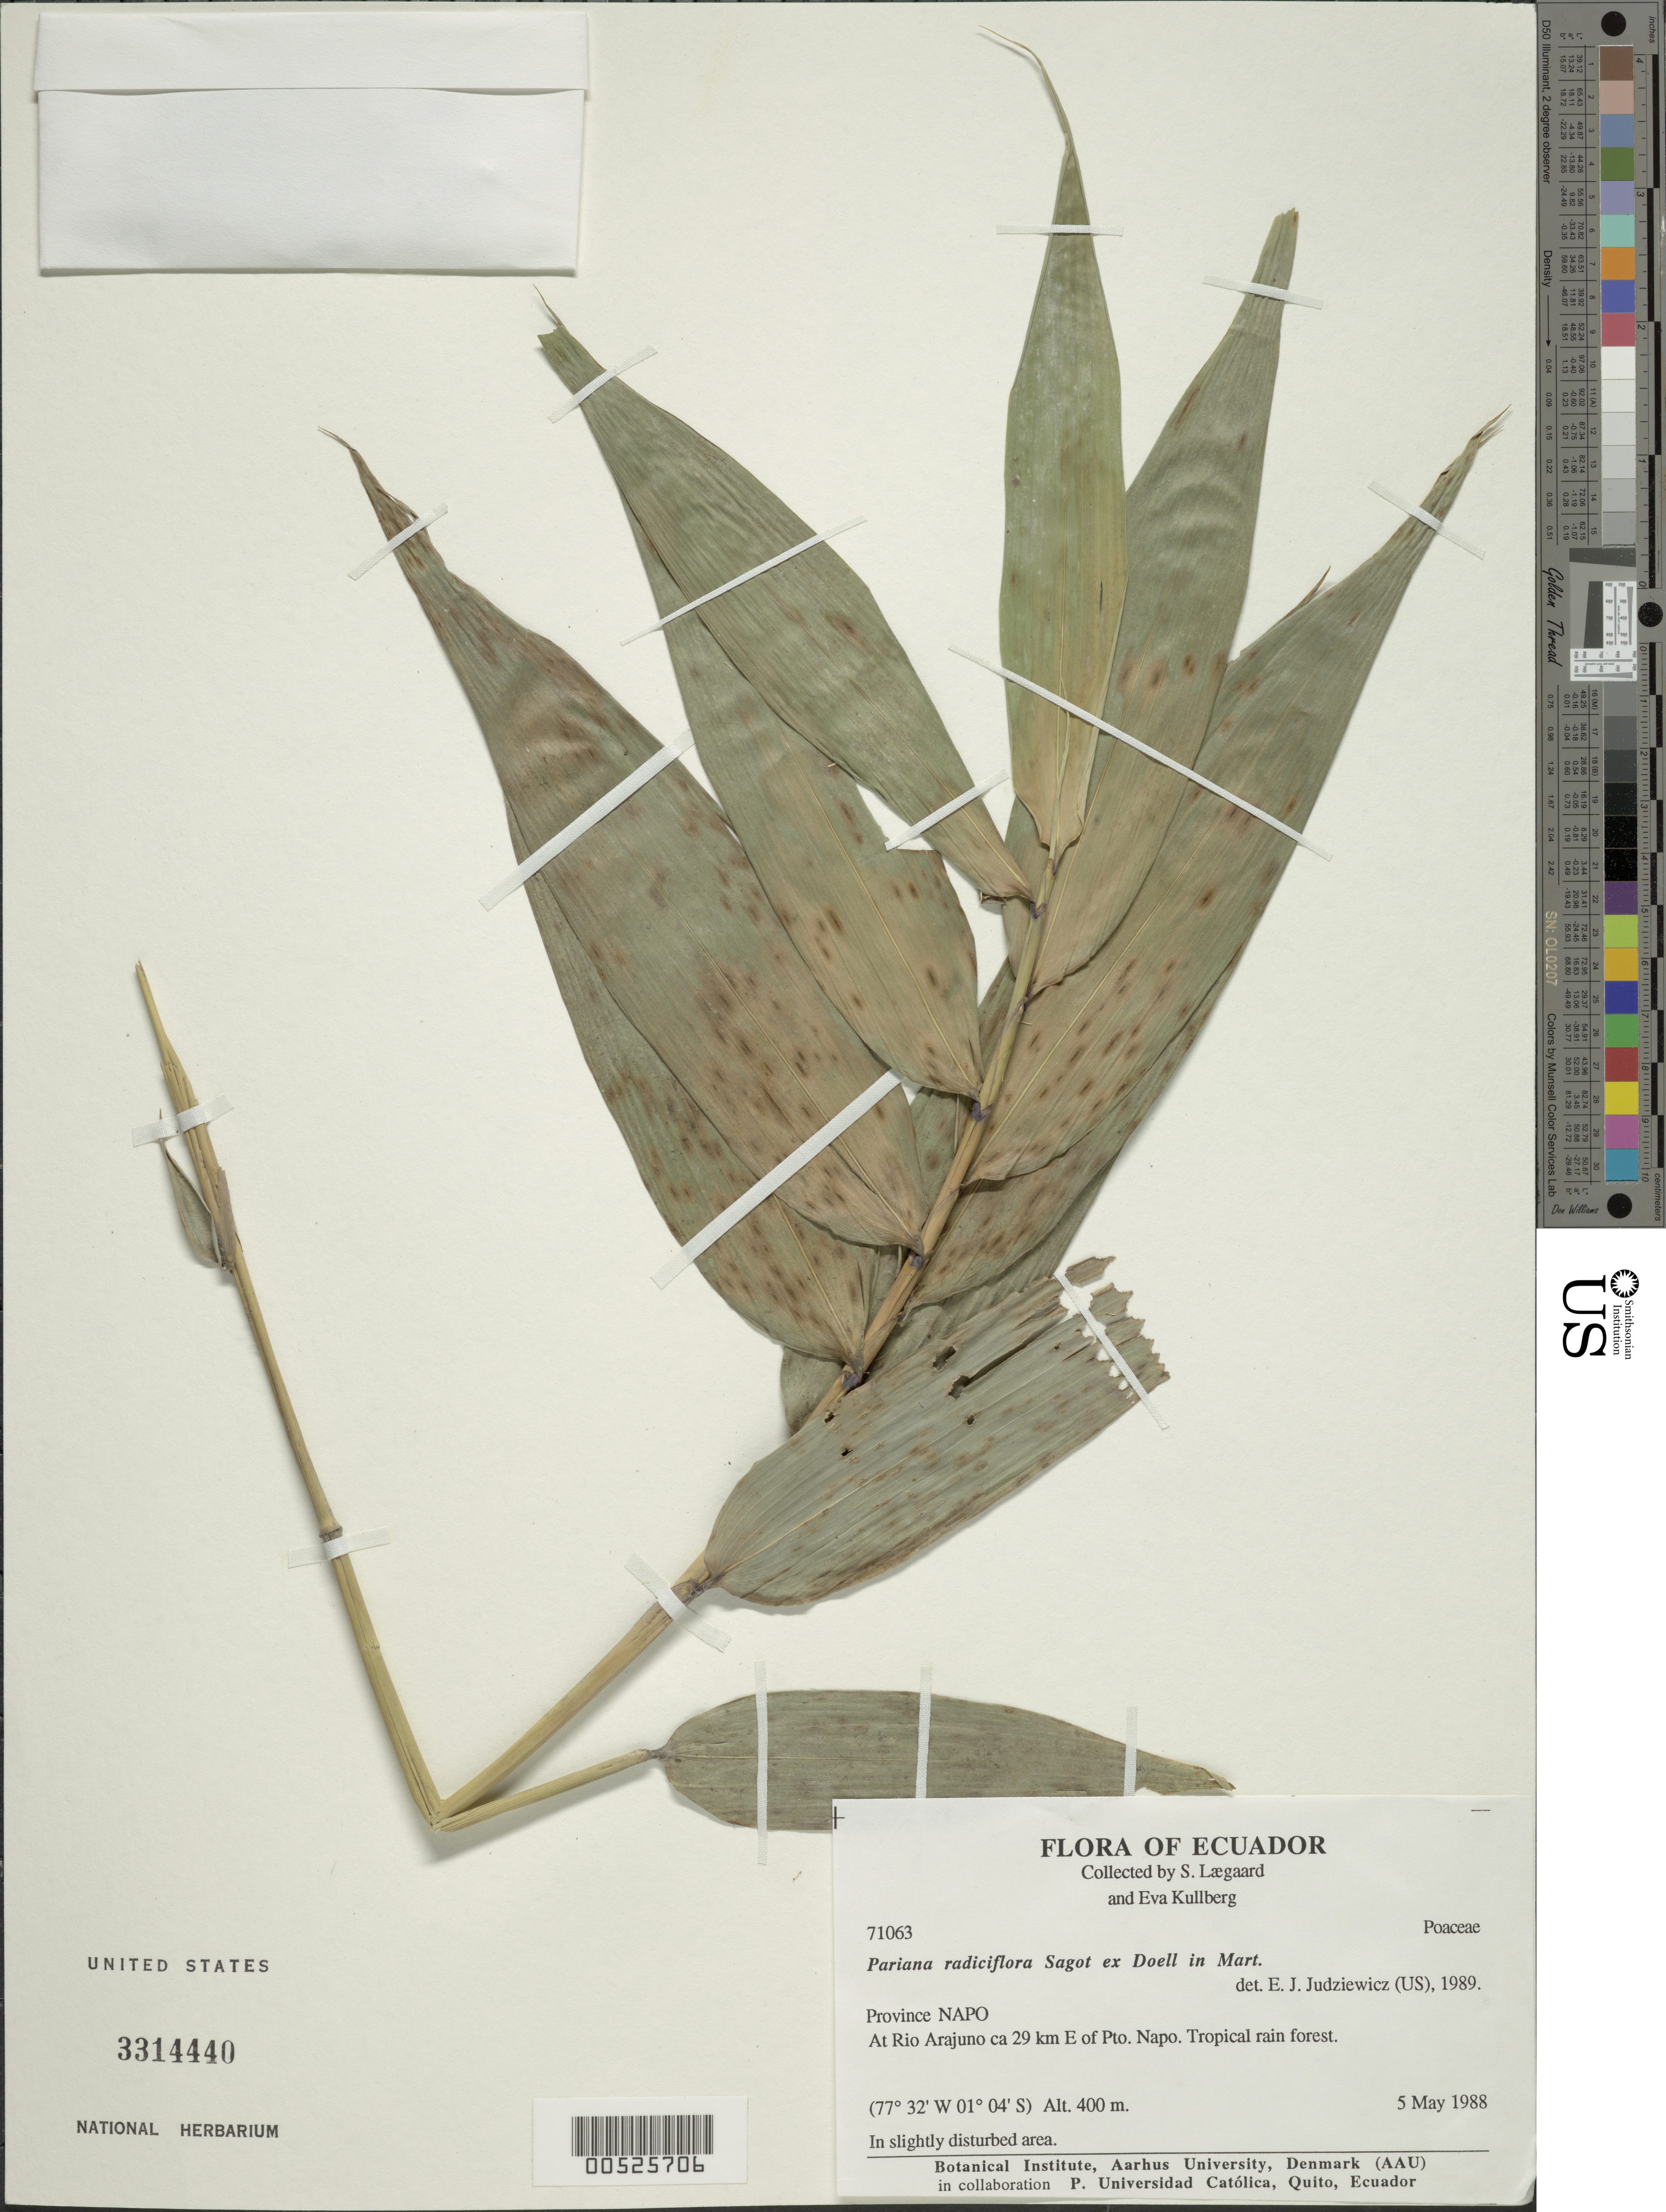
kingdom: Plantae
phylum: Tracheophyta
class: Liliopsida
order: Poales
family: Poaceae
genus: Pariana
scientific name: Pariana radiciflora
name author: Sagot ex Döll in Mart.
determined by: Judziewicz, E. J.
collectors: S. Lægaard & E. Kullberg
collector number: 71063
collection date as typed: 05 May 1988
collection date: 1988-05-05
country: Ecuador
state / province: Napo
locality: At Rio arajuno ca. 29 km E of Pto Napo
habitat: Tropical rain forest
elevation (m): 400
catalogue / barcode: US 3314440